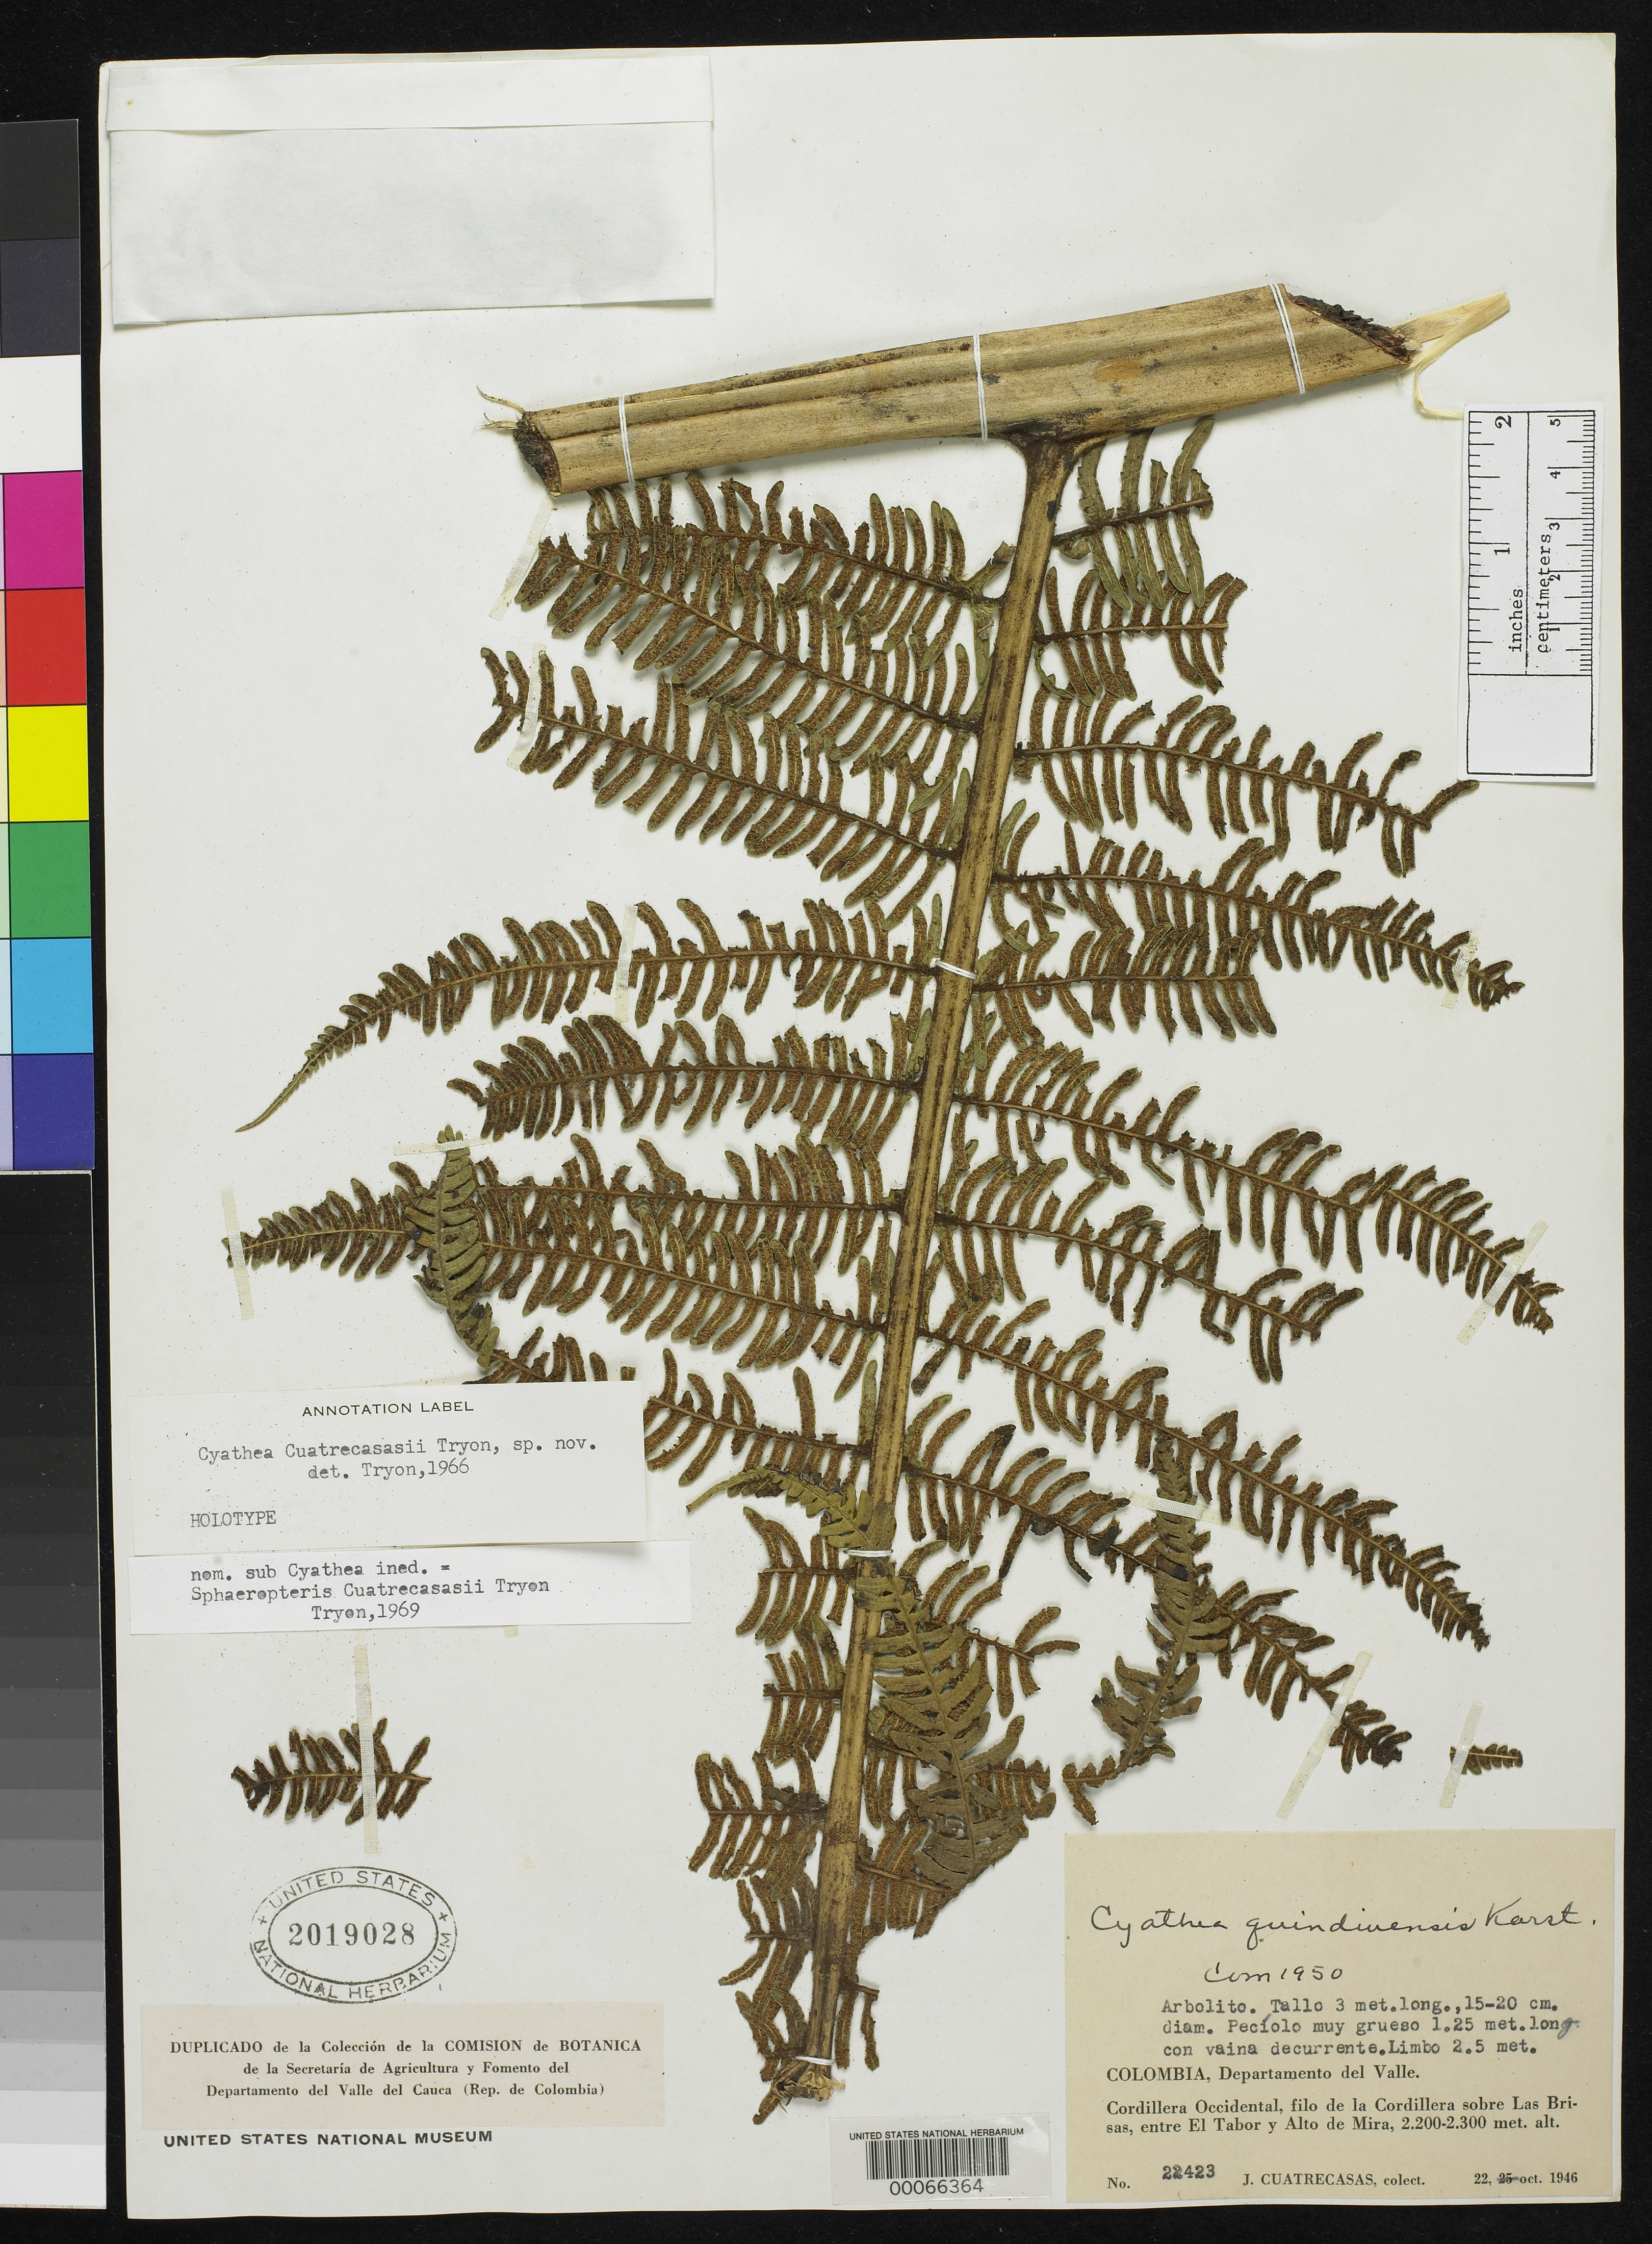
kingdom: Plantae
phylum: Tracheophyta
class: Polypodiopsida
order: Cyatheales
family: Cyatheaceae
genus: Sphaeropteris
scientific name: Sphaeropteris cuatrecasasii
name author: R.M. Tryon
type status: Holotype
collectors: J. Cuatrecasas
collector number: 22423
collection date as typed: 22 Oct 1946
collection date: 1946-10-22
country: Colombia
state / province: Valle del Cauca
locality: Sobre Las Brisas entre El Tabor y Alto de Mira.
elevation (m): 2200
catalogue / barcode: US 2019028